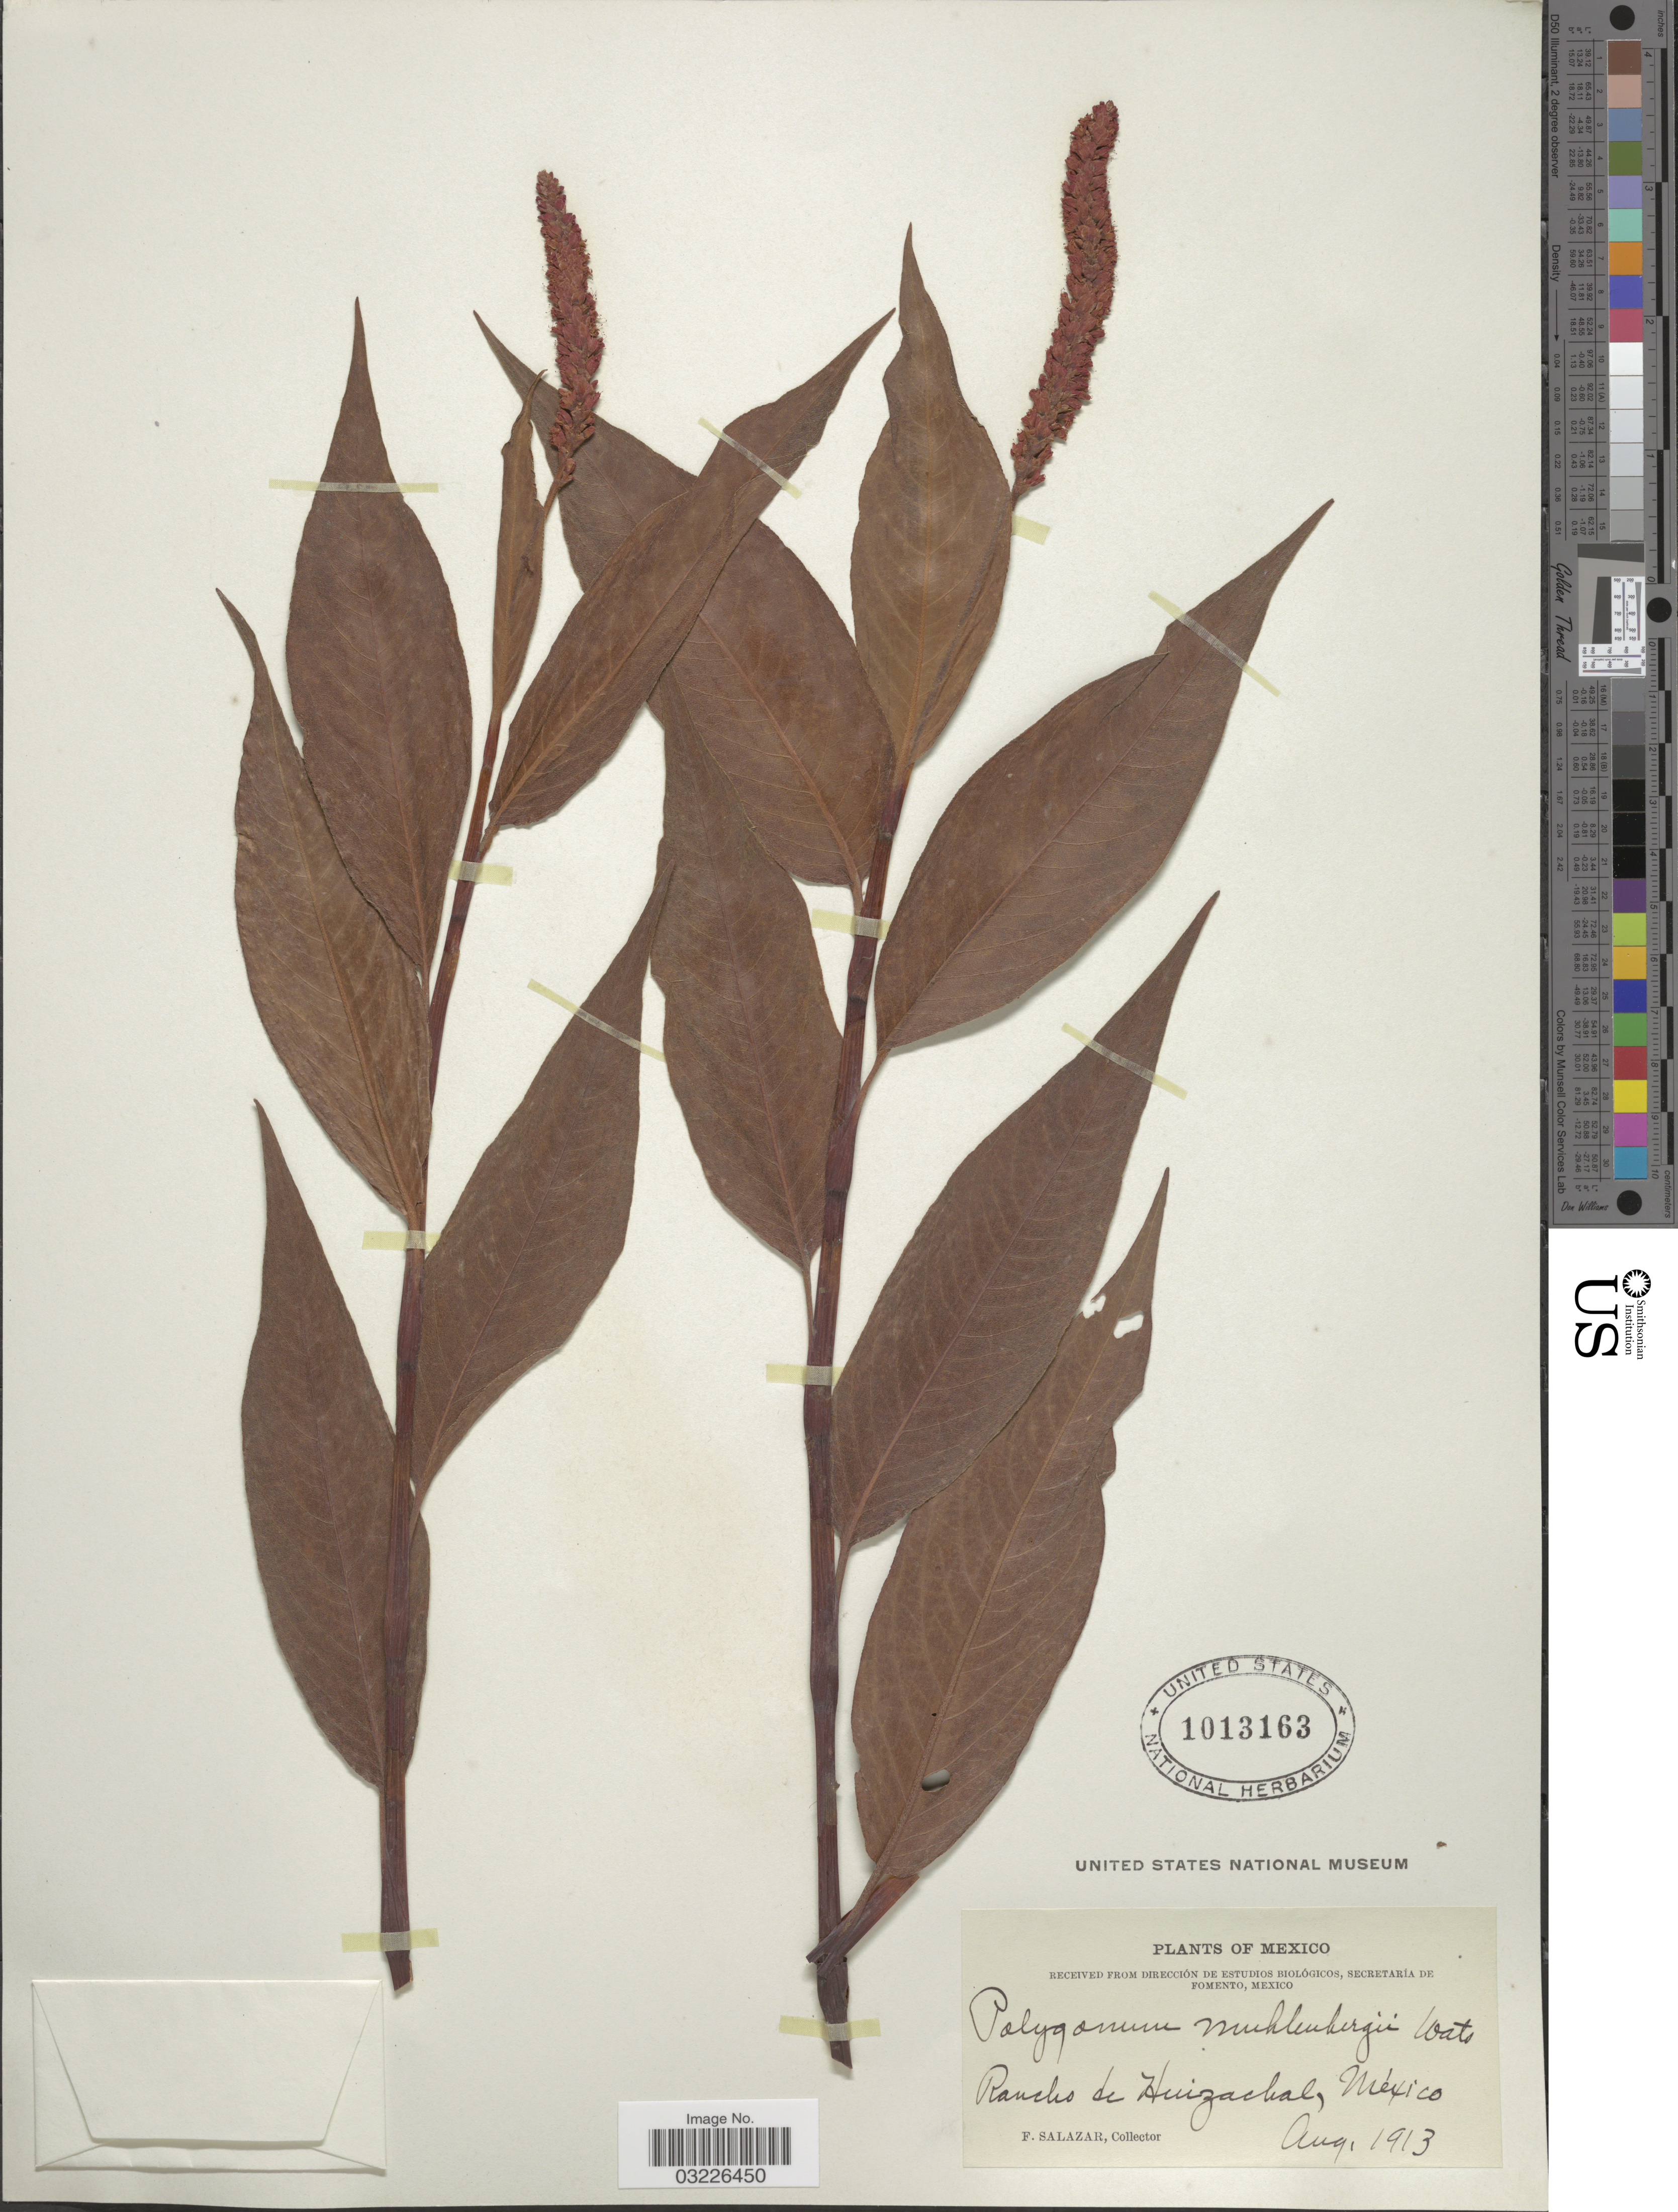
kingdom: Plantae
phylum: Tracheophyta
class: Magnoliopsida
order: Caryophyllales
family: Polygonaceae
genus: Persicaria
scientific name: Persicaria sp.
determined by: Atha, D. E.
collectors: F. Salazar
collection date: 1913-08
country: Mexico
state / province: México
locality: Rancho de Huizachal.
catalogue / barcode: US 1013163